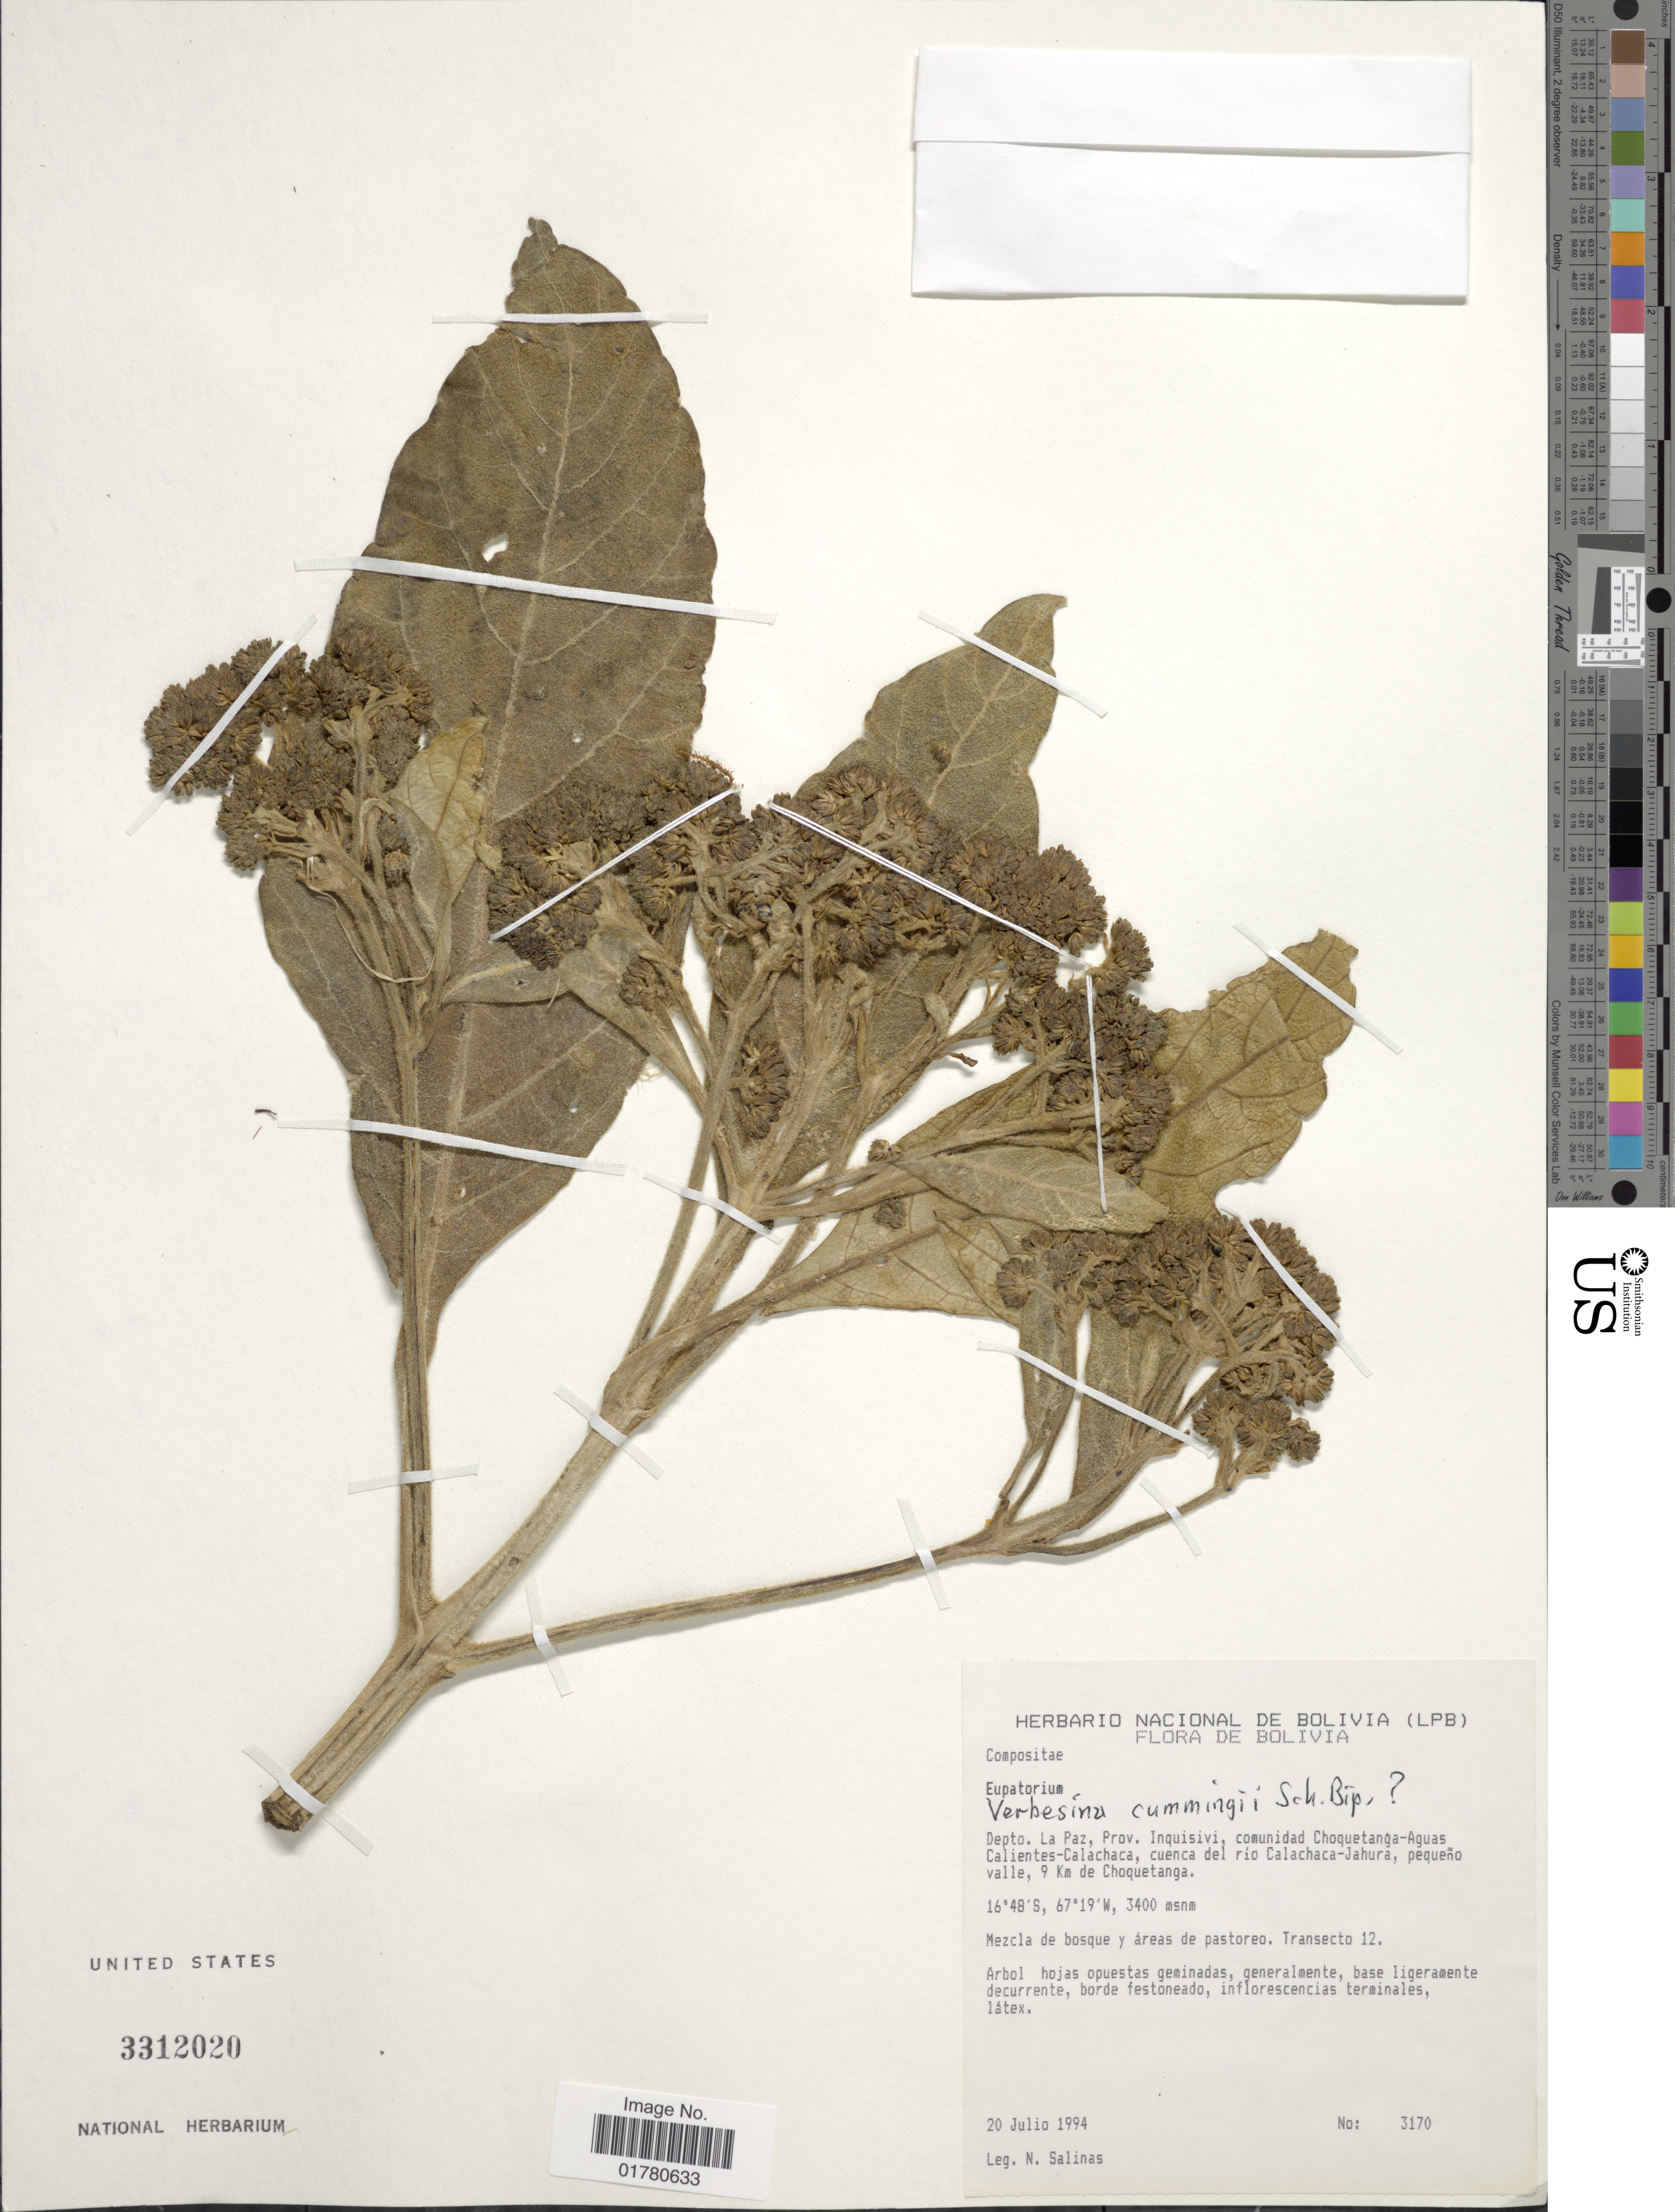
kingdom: Plantae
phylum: Tracheophyta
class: Magnoliopsida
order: Asterales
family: Asteraceae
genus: Verbesina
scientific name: Verbesina cumingii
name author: Sch. Bip. ex S.F. Blake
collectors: N. Salinas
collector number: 3170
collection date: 1994-07-20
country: Bolivia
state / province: La Paz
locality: Depto La Paz, Prov. Inquisivi, comunidad Choquetanga-Aguas Calientes-Calachaca, cuenca del río Calachaca-Jahura, pequeño valle, 9 km de Choquetanga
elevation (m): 3400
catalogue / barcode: US 3312020